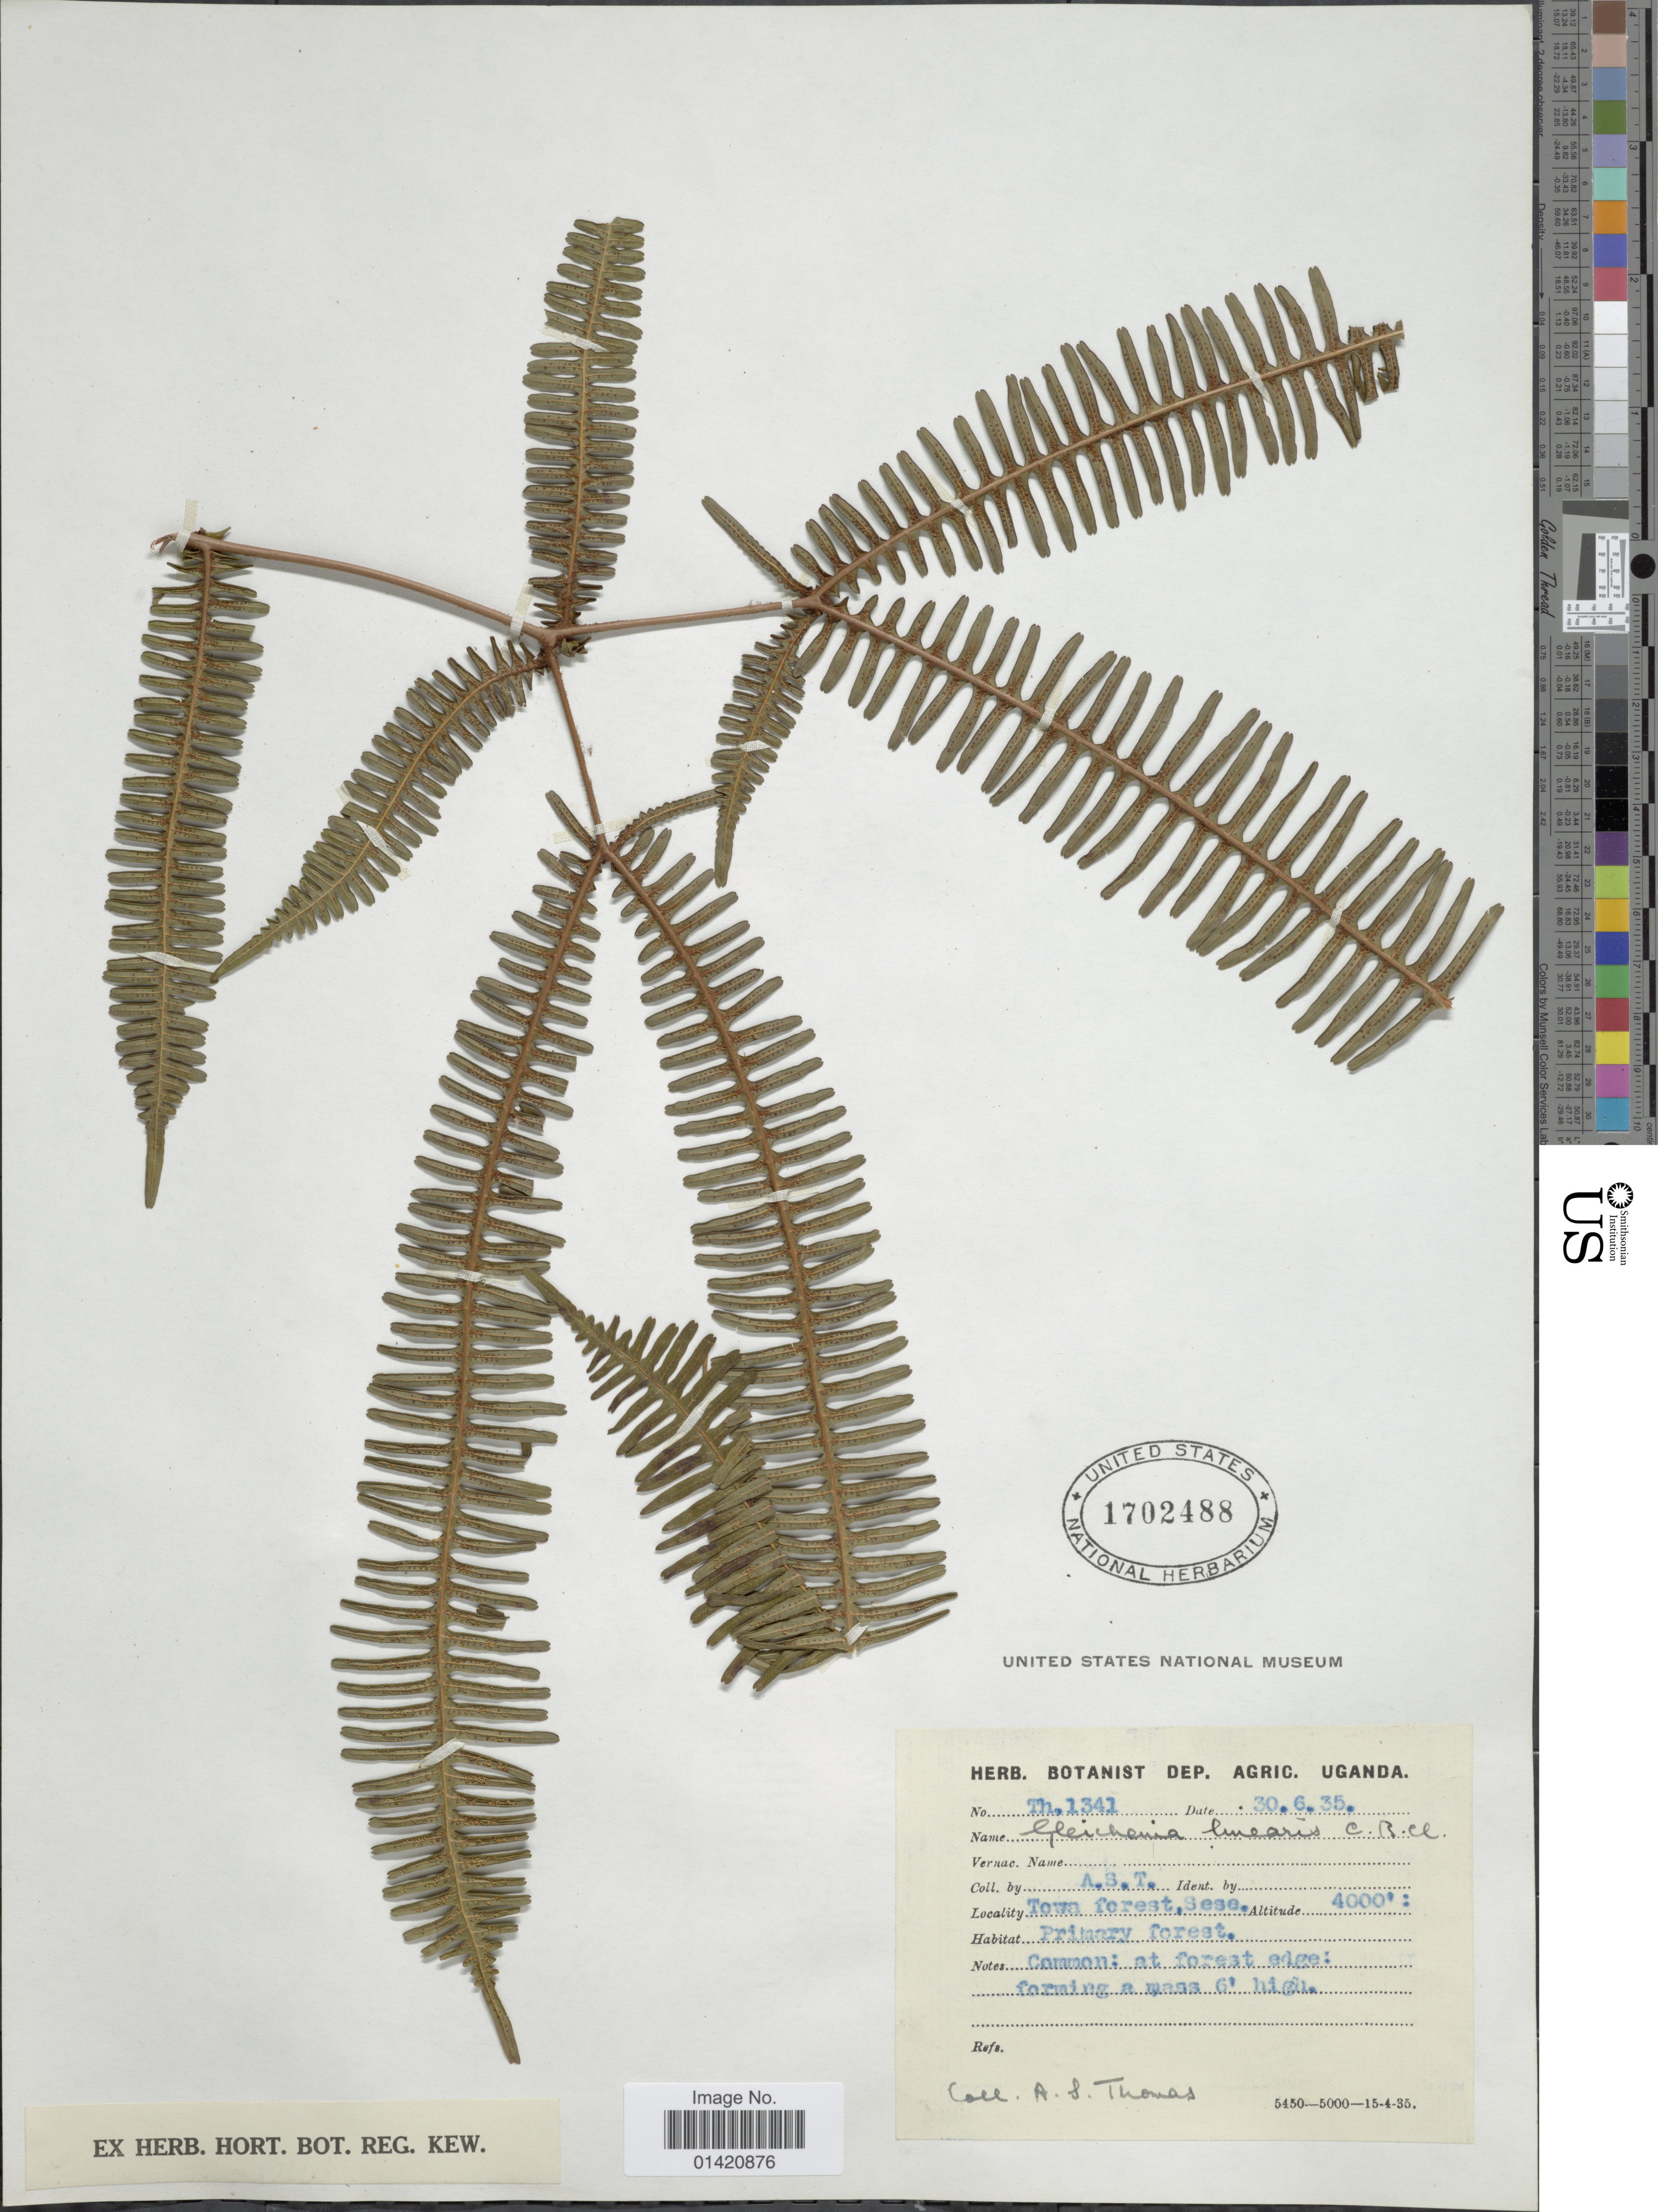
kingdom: Plantae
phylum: Tracheophyta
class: Polypodiopsida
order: Gleicheniales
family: Gleicheniaceae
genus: Dicranopteris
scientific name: Dicranopteris linearis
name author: (Burm. f.) Underw.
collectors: A. Thomas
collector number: Th 1341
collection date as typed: Transcribed d/m/y: 30/6/35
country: Uganda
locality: Towa forest, Sese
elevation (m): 1219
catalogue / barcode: US 1702488